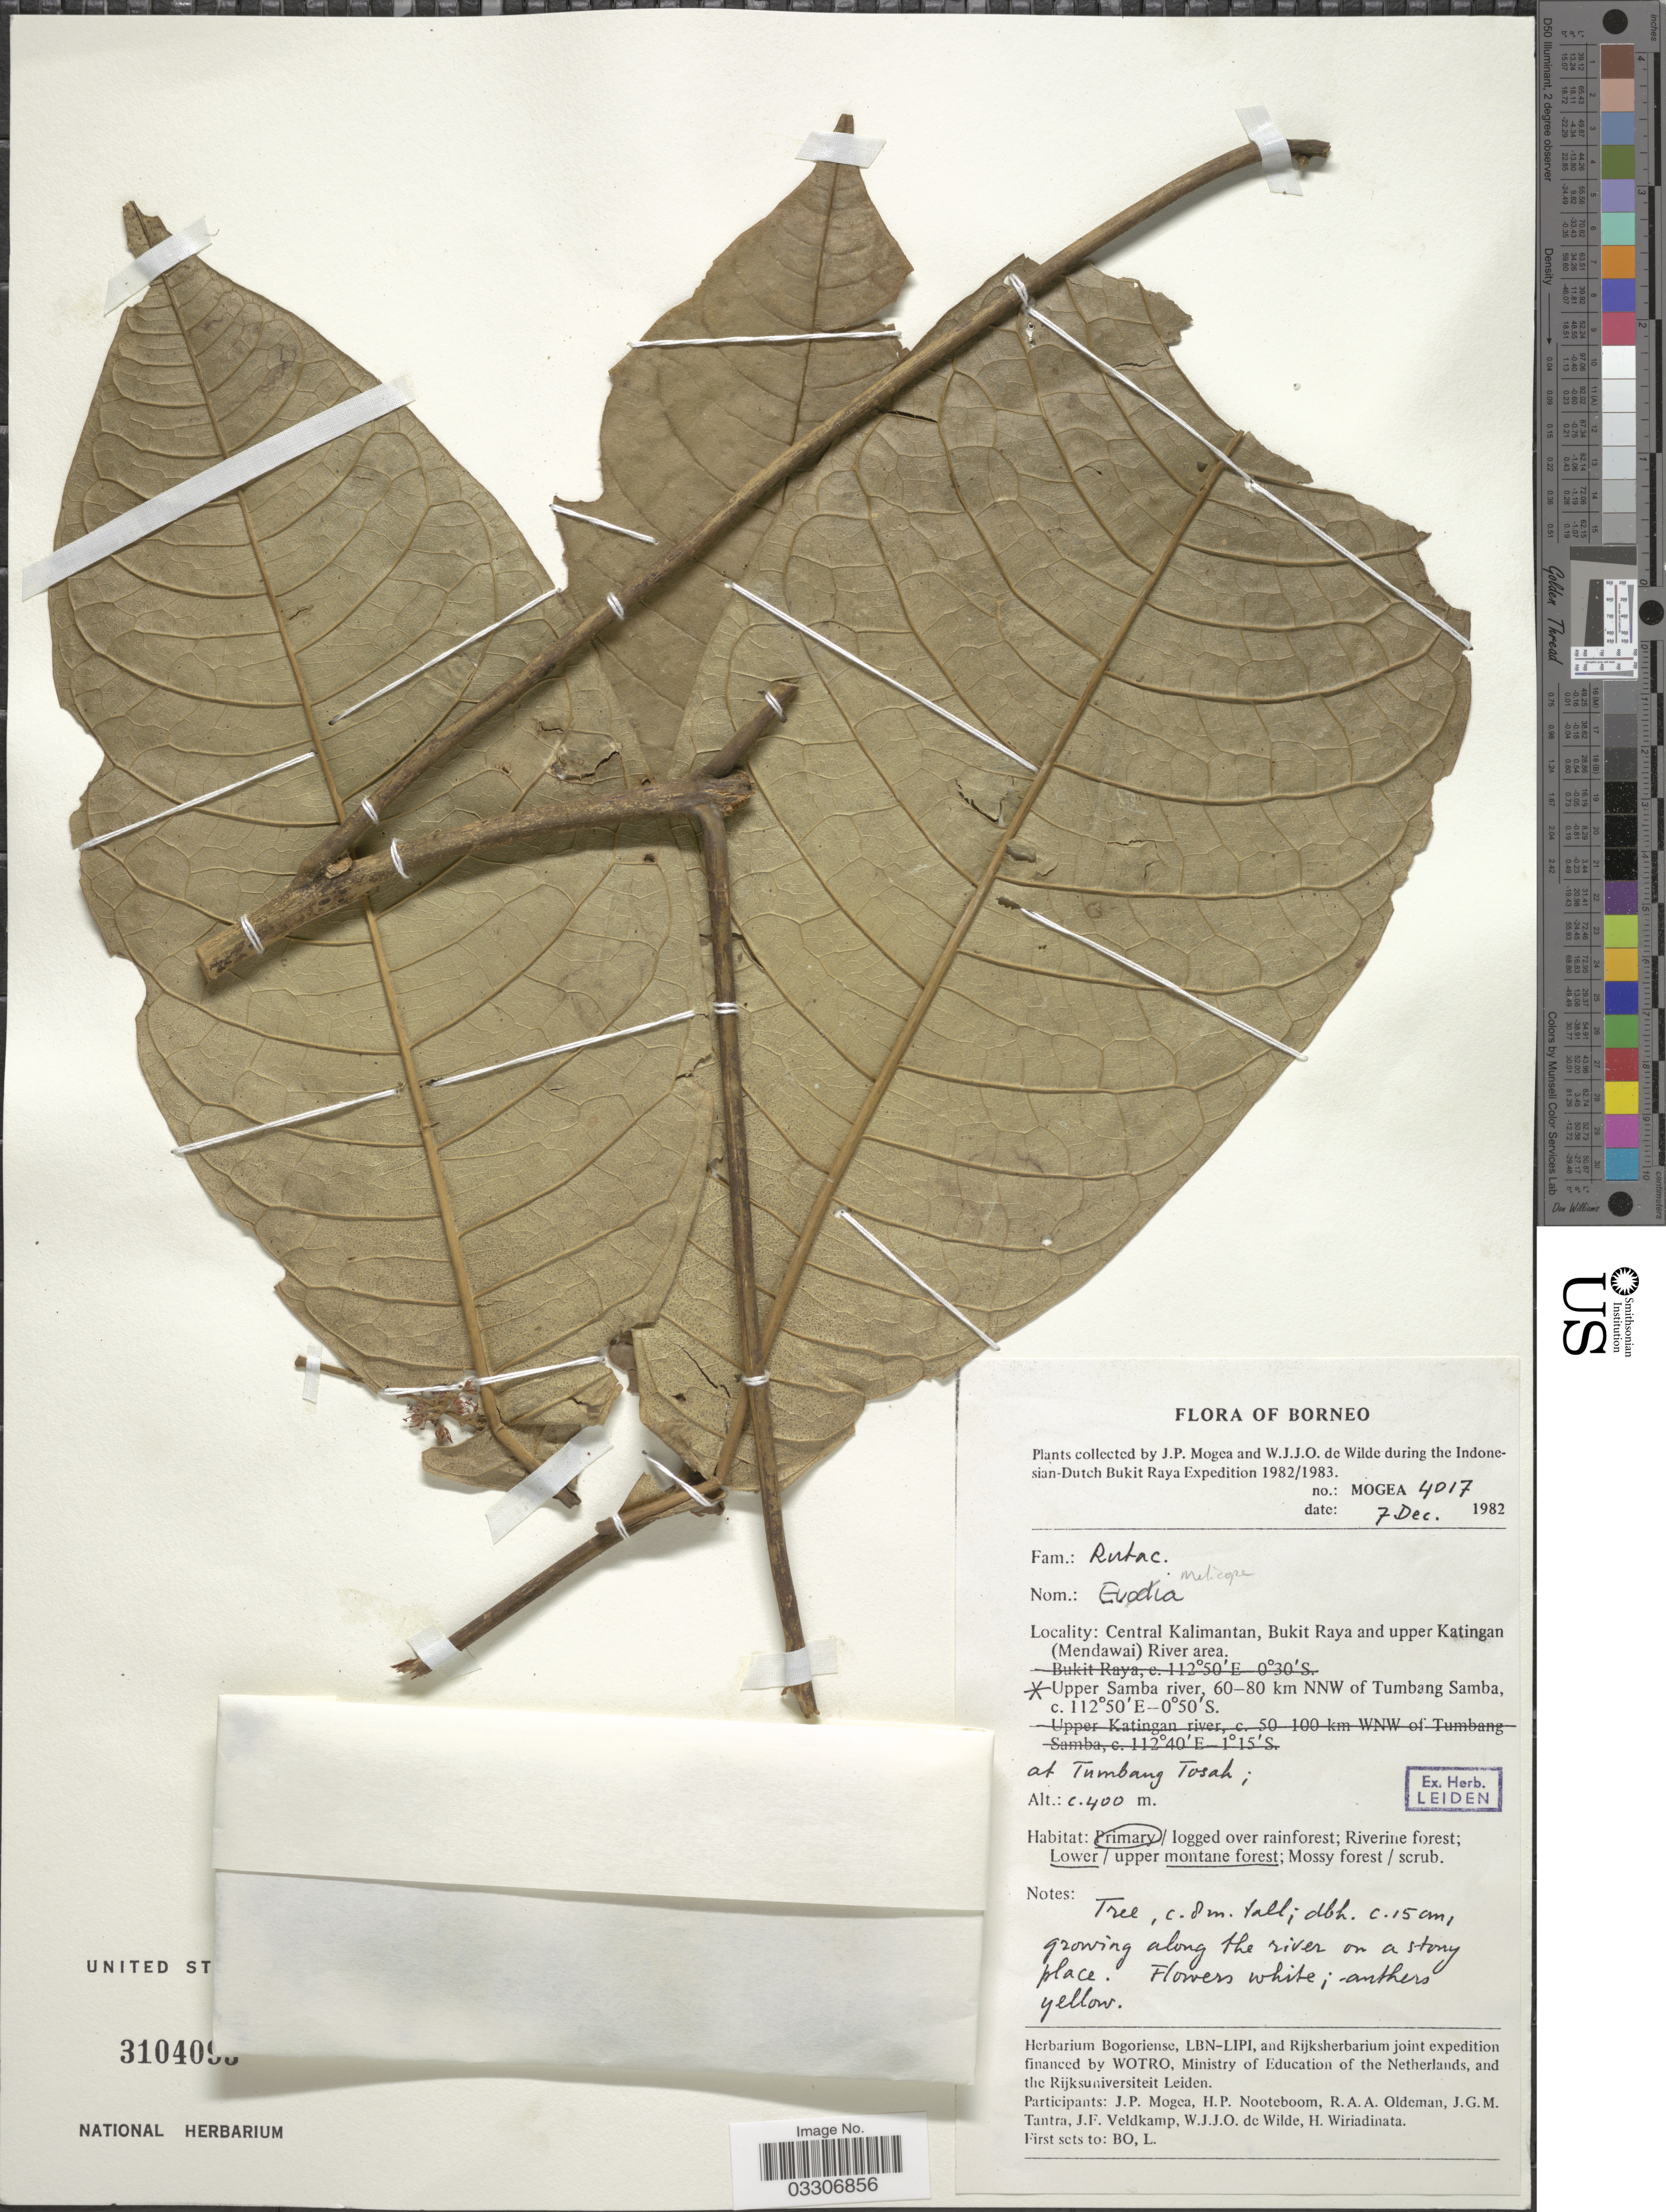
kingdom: Plantae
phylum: Tracheophyta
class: Magnoliopsida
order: Sapindales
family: Rutaceae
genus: Melicope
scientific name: Melicope sp.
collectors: J. Mogea & W. J. de Wilde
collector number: MOGEA 4017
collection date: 1982-12-07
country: Indonesia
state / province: Kalimantan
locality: Borneo. Central Kalimantan, Bukit Raya and upper Katingan (Mendawai) River area. Upper Samba river, 60-80 km NNW of Tumbang Samba.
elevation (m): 400